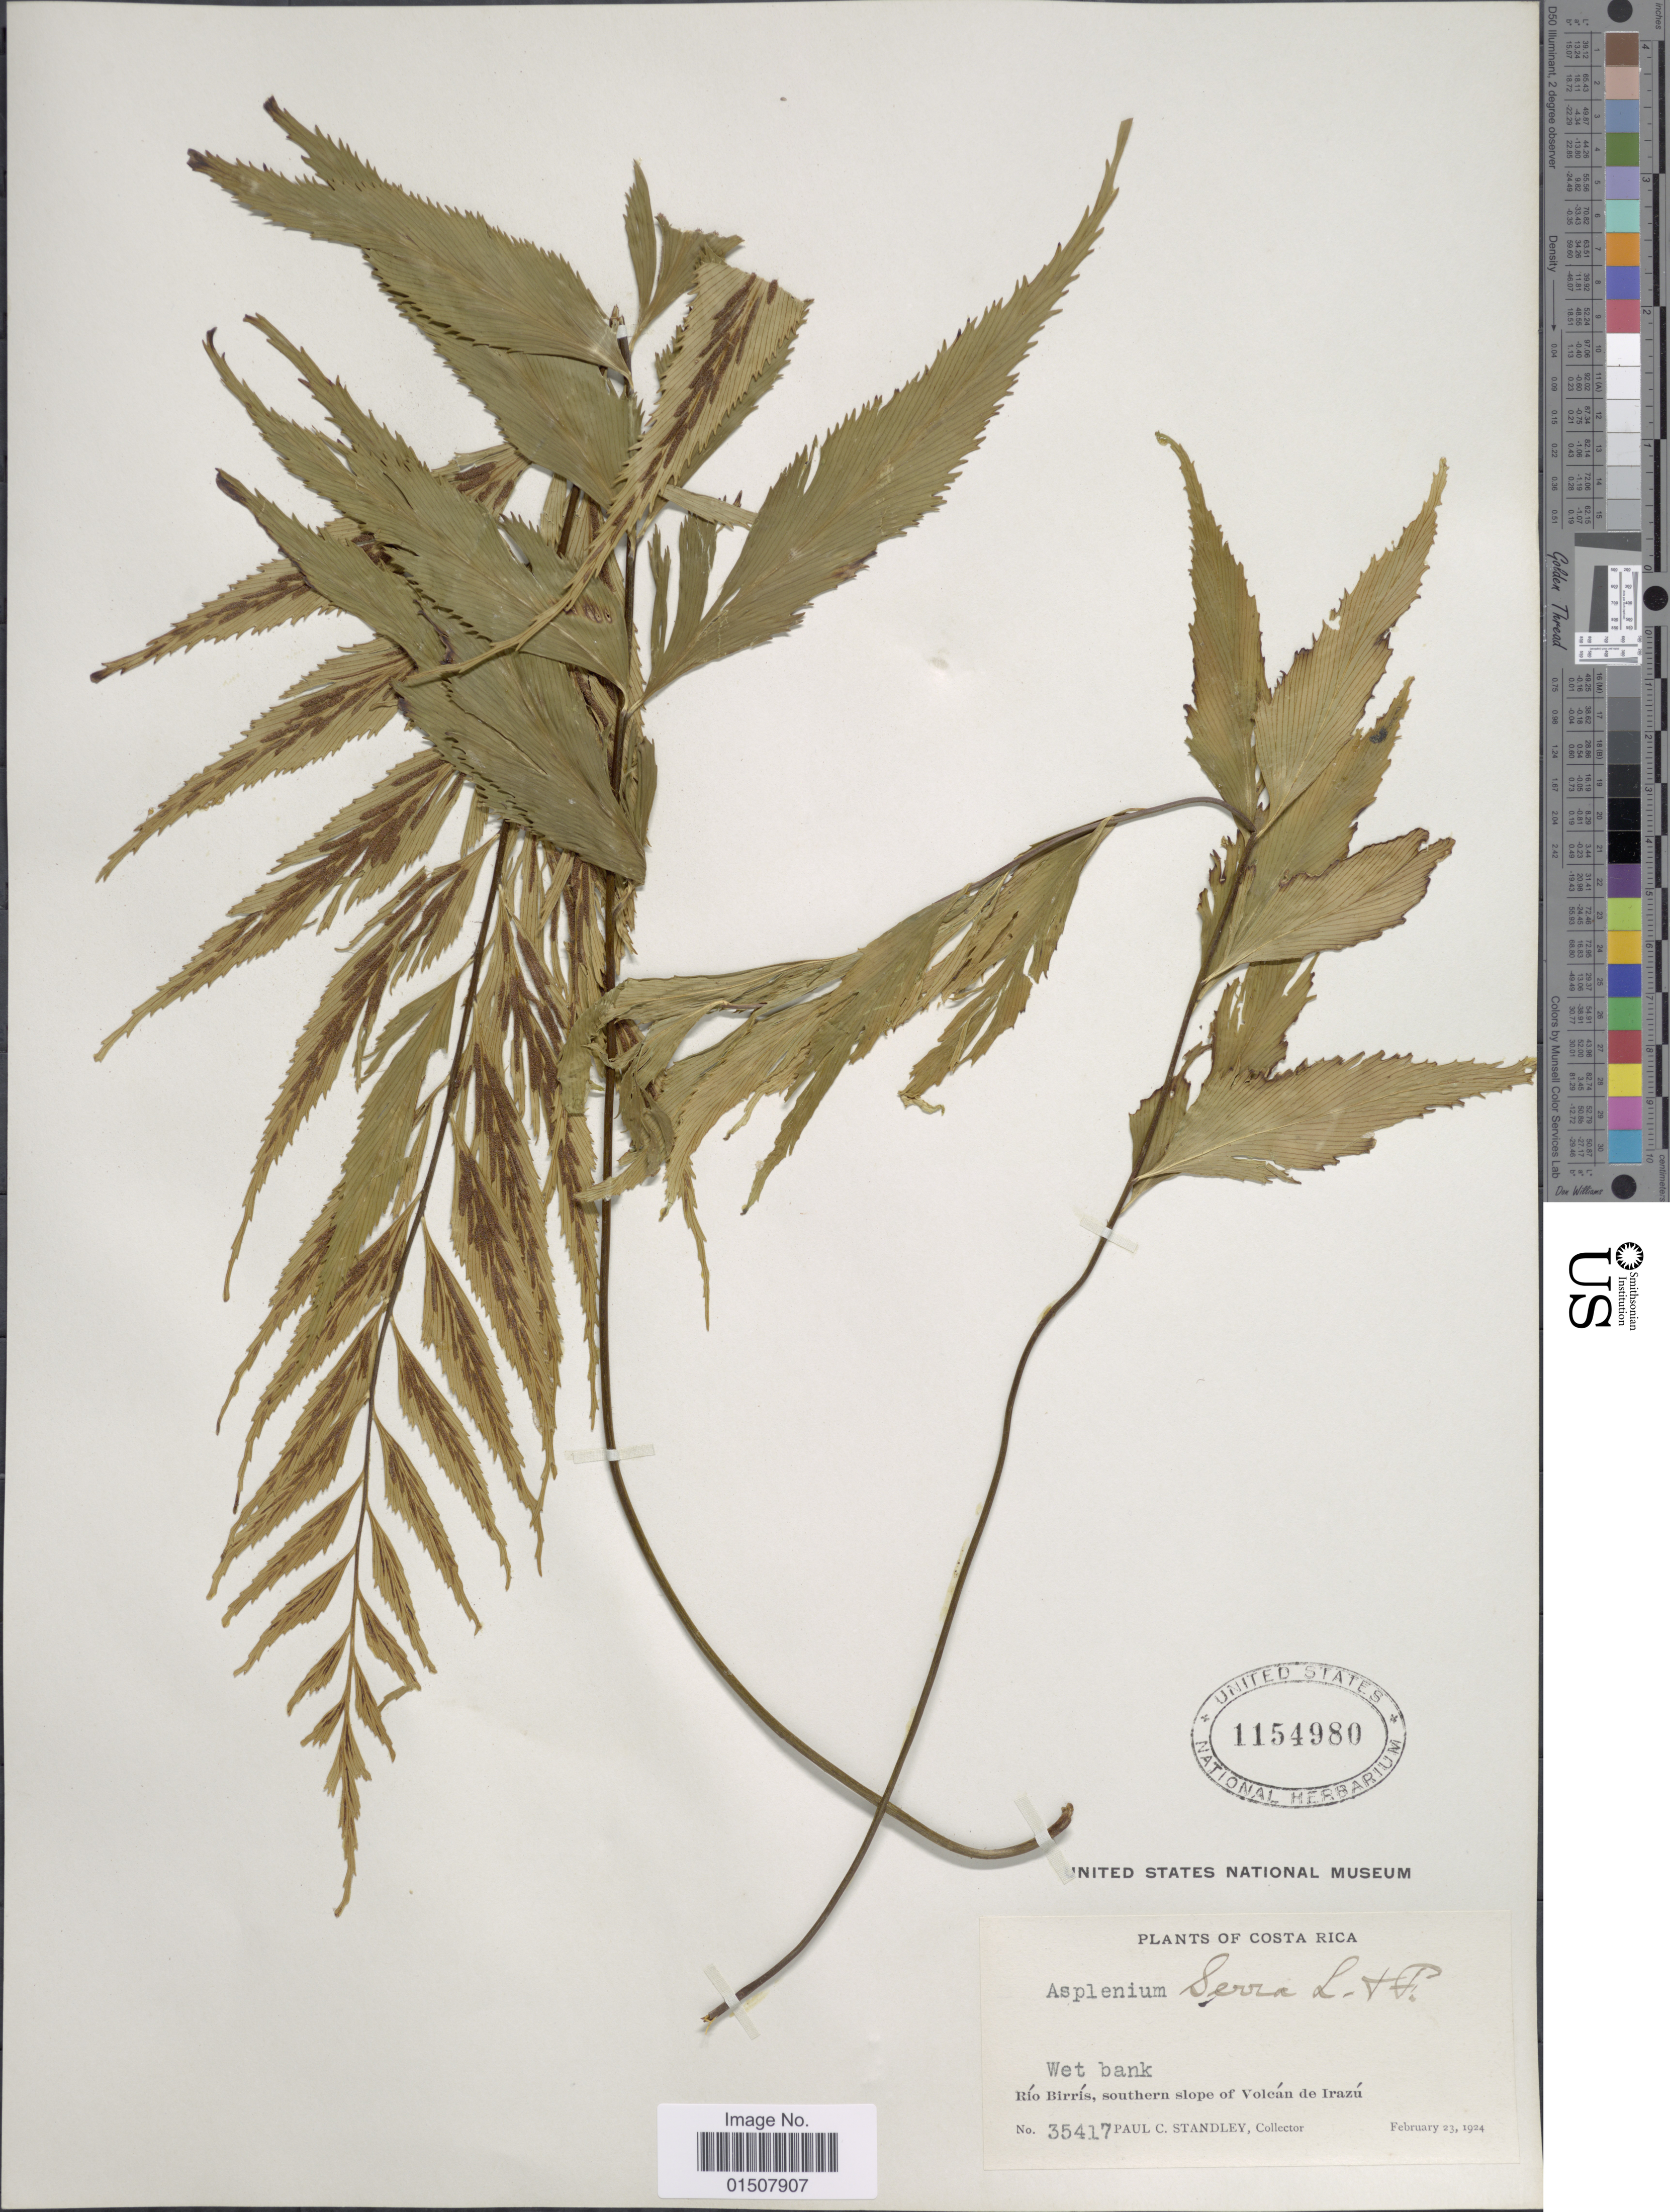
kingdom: Plantae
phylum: Tracheophyta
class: Polypodiopsida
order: Polypodiales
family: Aspleniaceae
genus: Asplenium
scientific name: Asplenium serra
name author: Langsd. & Fisch.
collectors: P. C. Standley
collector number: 35417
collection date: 1924-02-23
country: Costa Rica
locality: Rio Birris, southern slope of Volcán de Irazú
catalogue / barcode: US 1154980